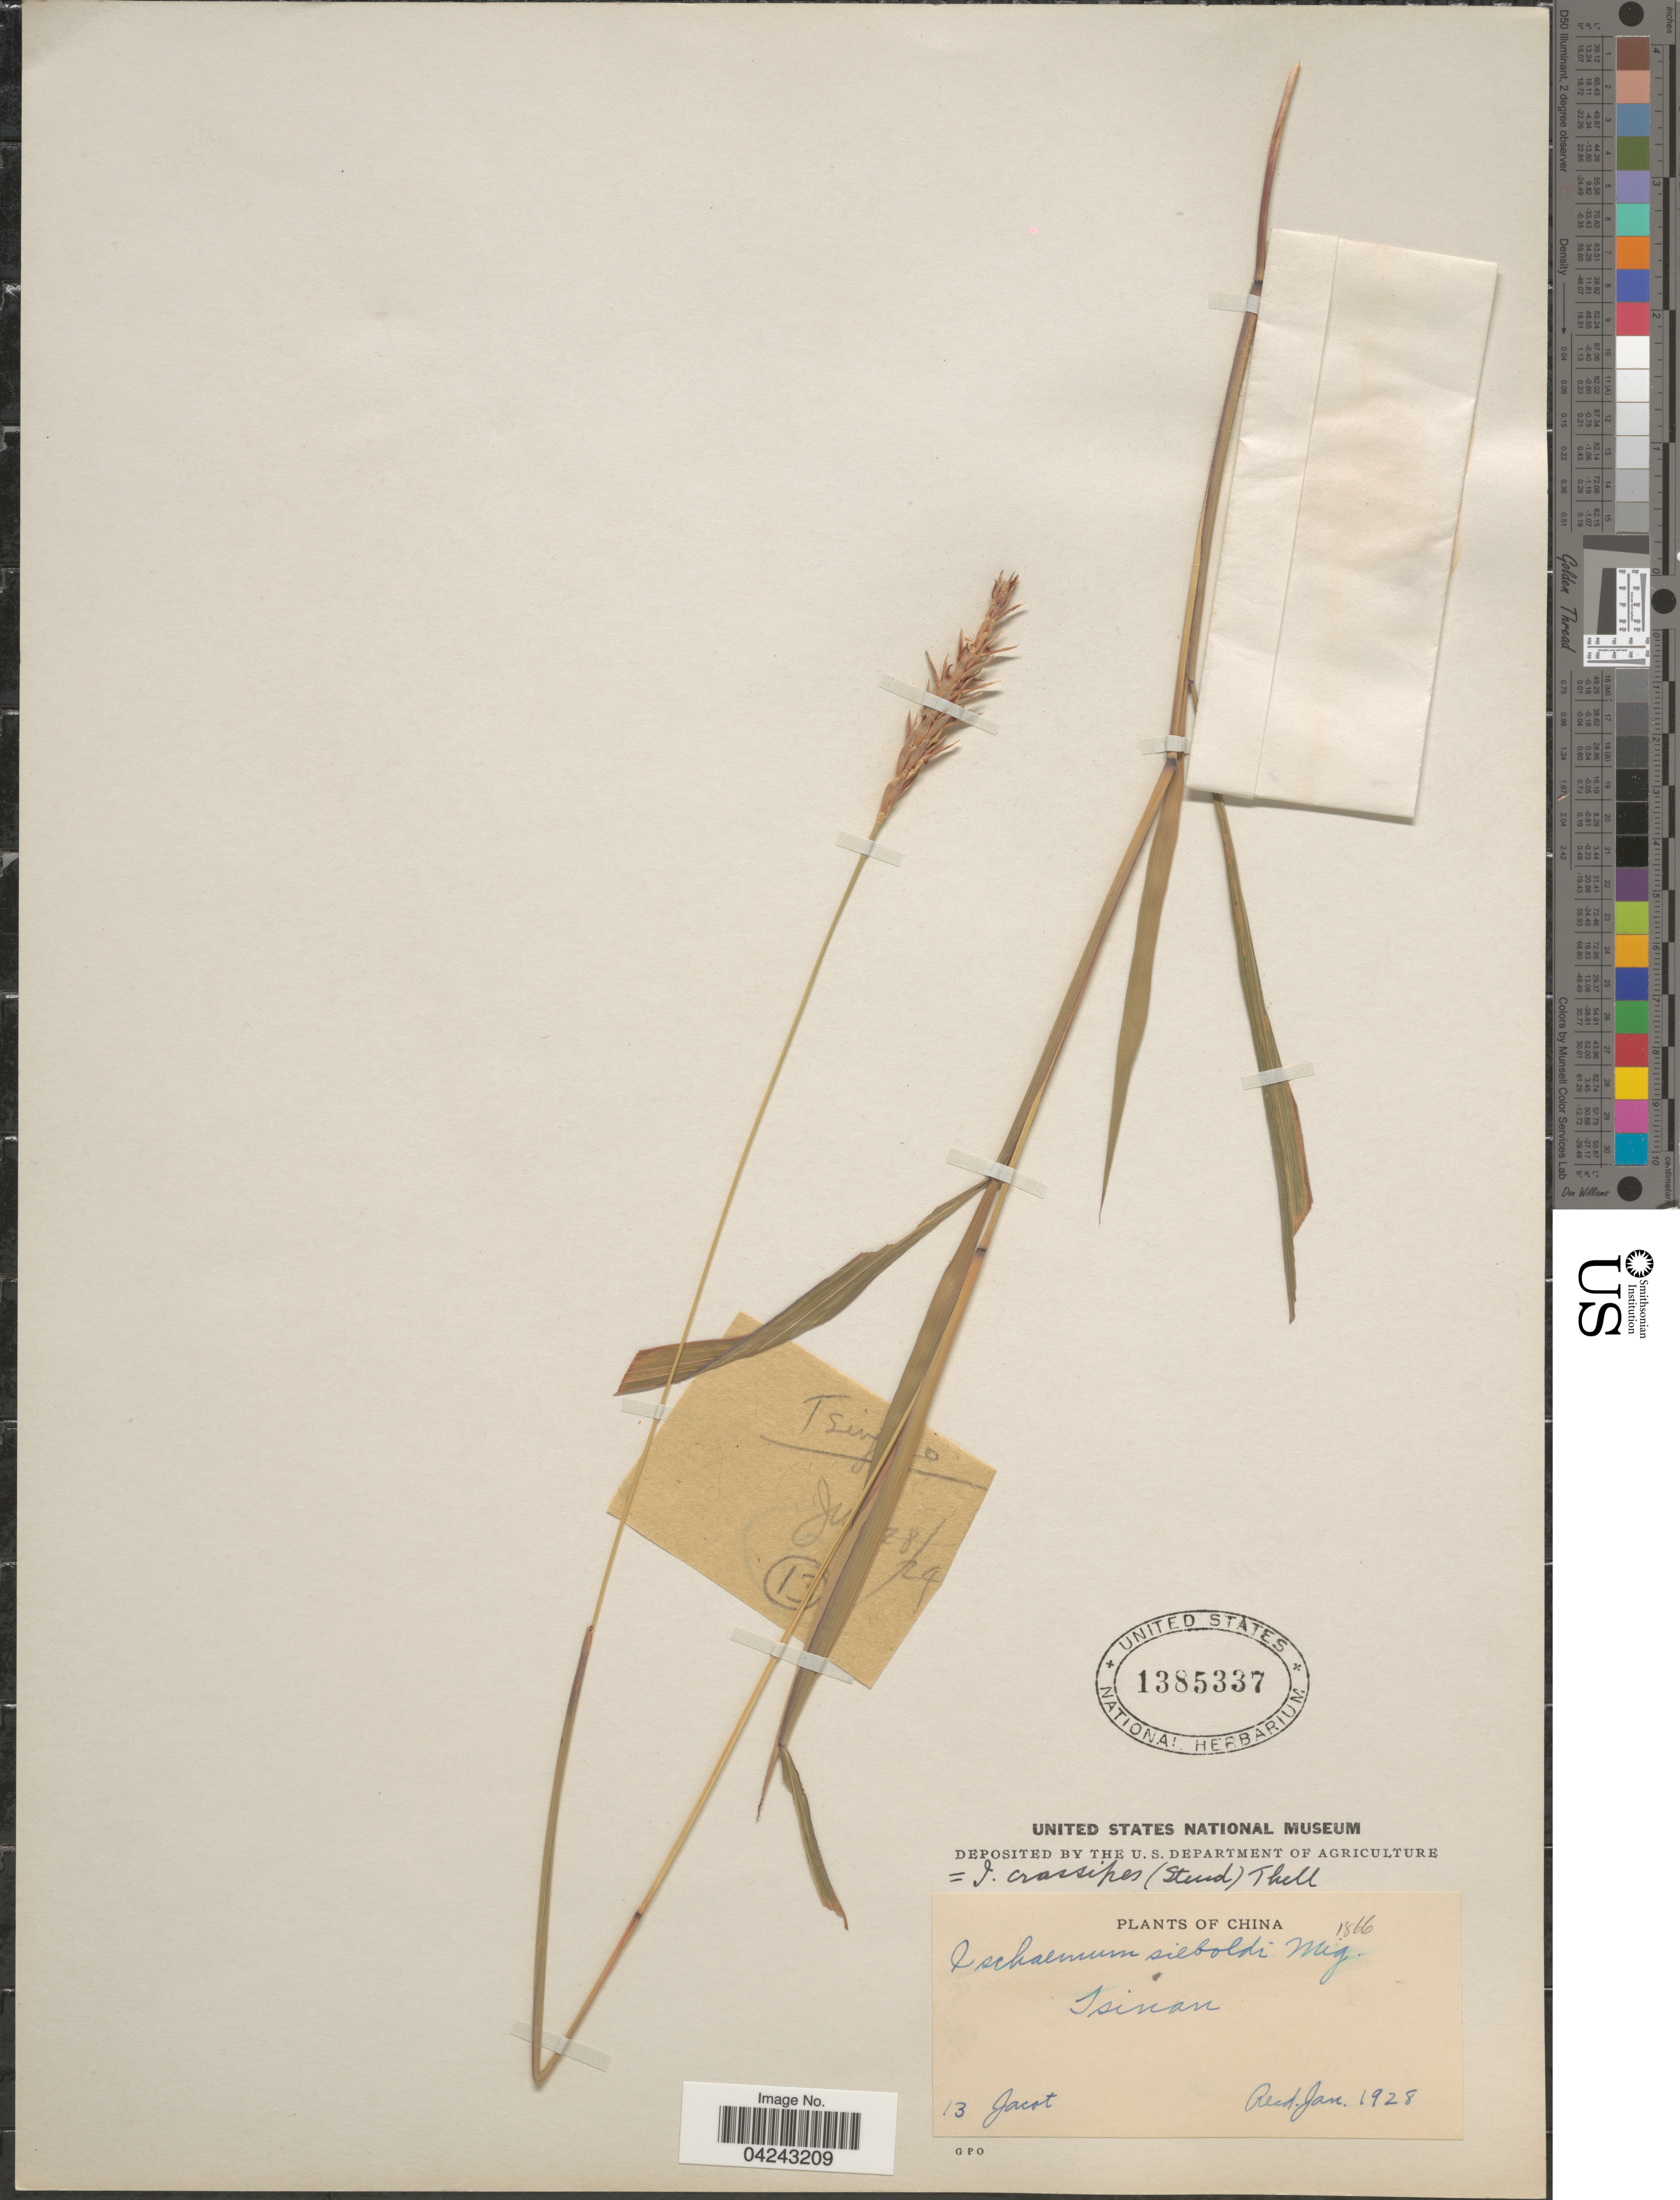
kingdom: Plantae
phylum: Tracheophyta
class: Liliopsida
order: Poales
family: Poaceae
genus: Ischaemum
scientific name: Ischaemum aristatum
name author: L.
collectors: Jacot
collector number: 13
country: China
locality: Tsinan.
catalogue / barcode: US 1385337